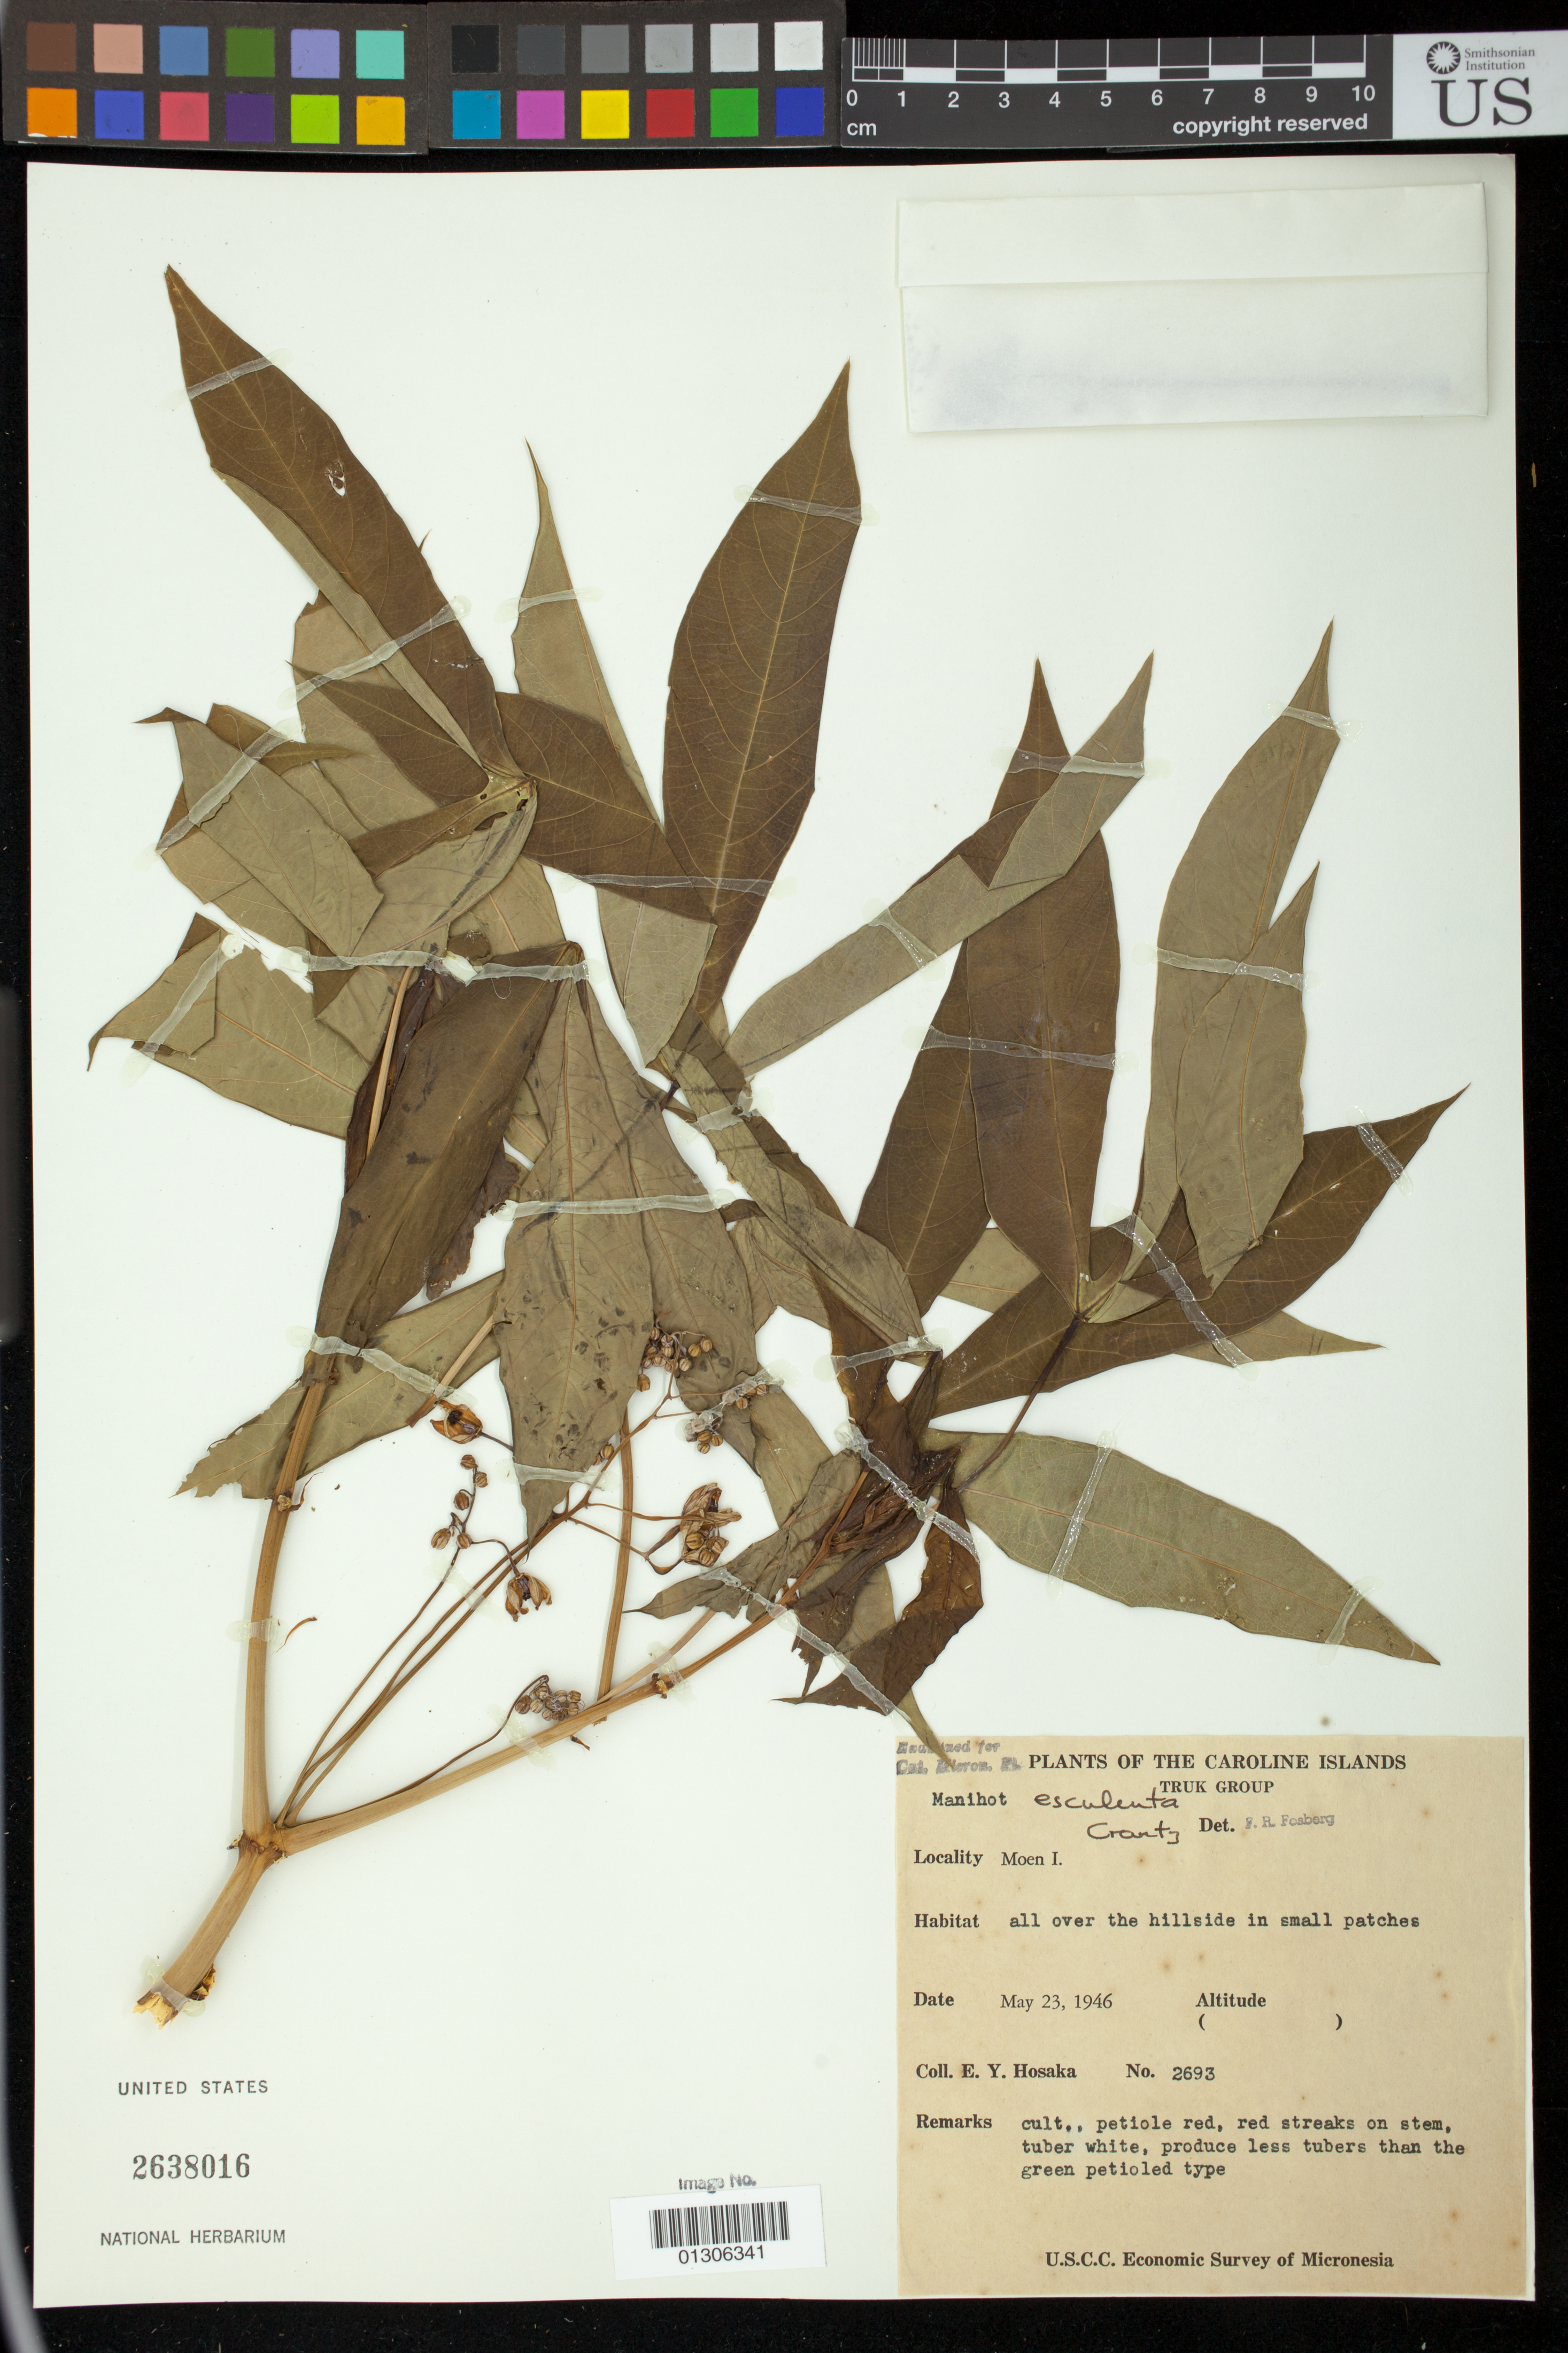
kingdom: Plantae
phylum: Tracheophyta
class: Magnoliopsida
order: Malpighiales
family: Euphorbiaceae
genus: Manihot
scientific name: Manihot esculenta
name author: Crantz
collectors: E. Y. Hosaka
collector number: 2693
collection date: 1946-05-23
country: Micronesia, Federated States of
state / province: Truk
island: Moen [Wono]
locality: Moen I.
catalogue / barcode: US 2638016